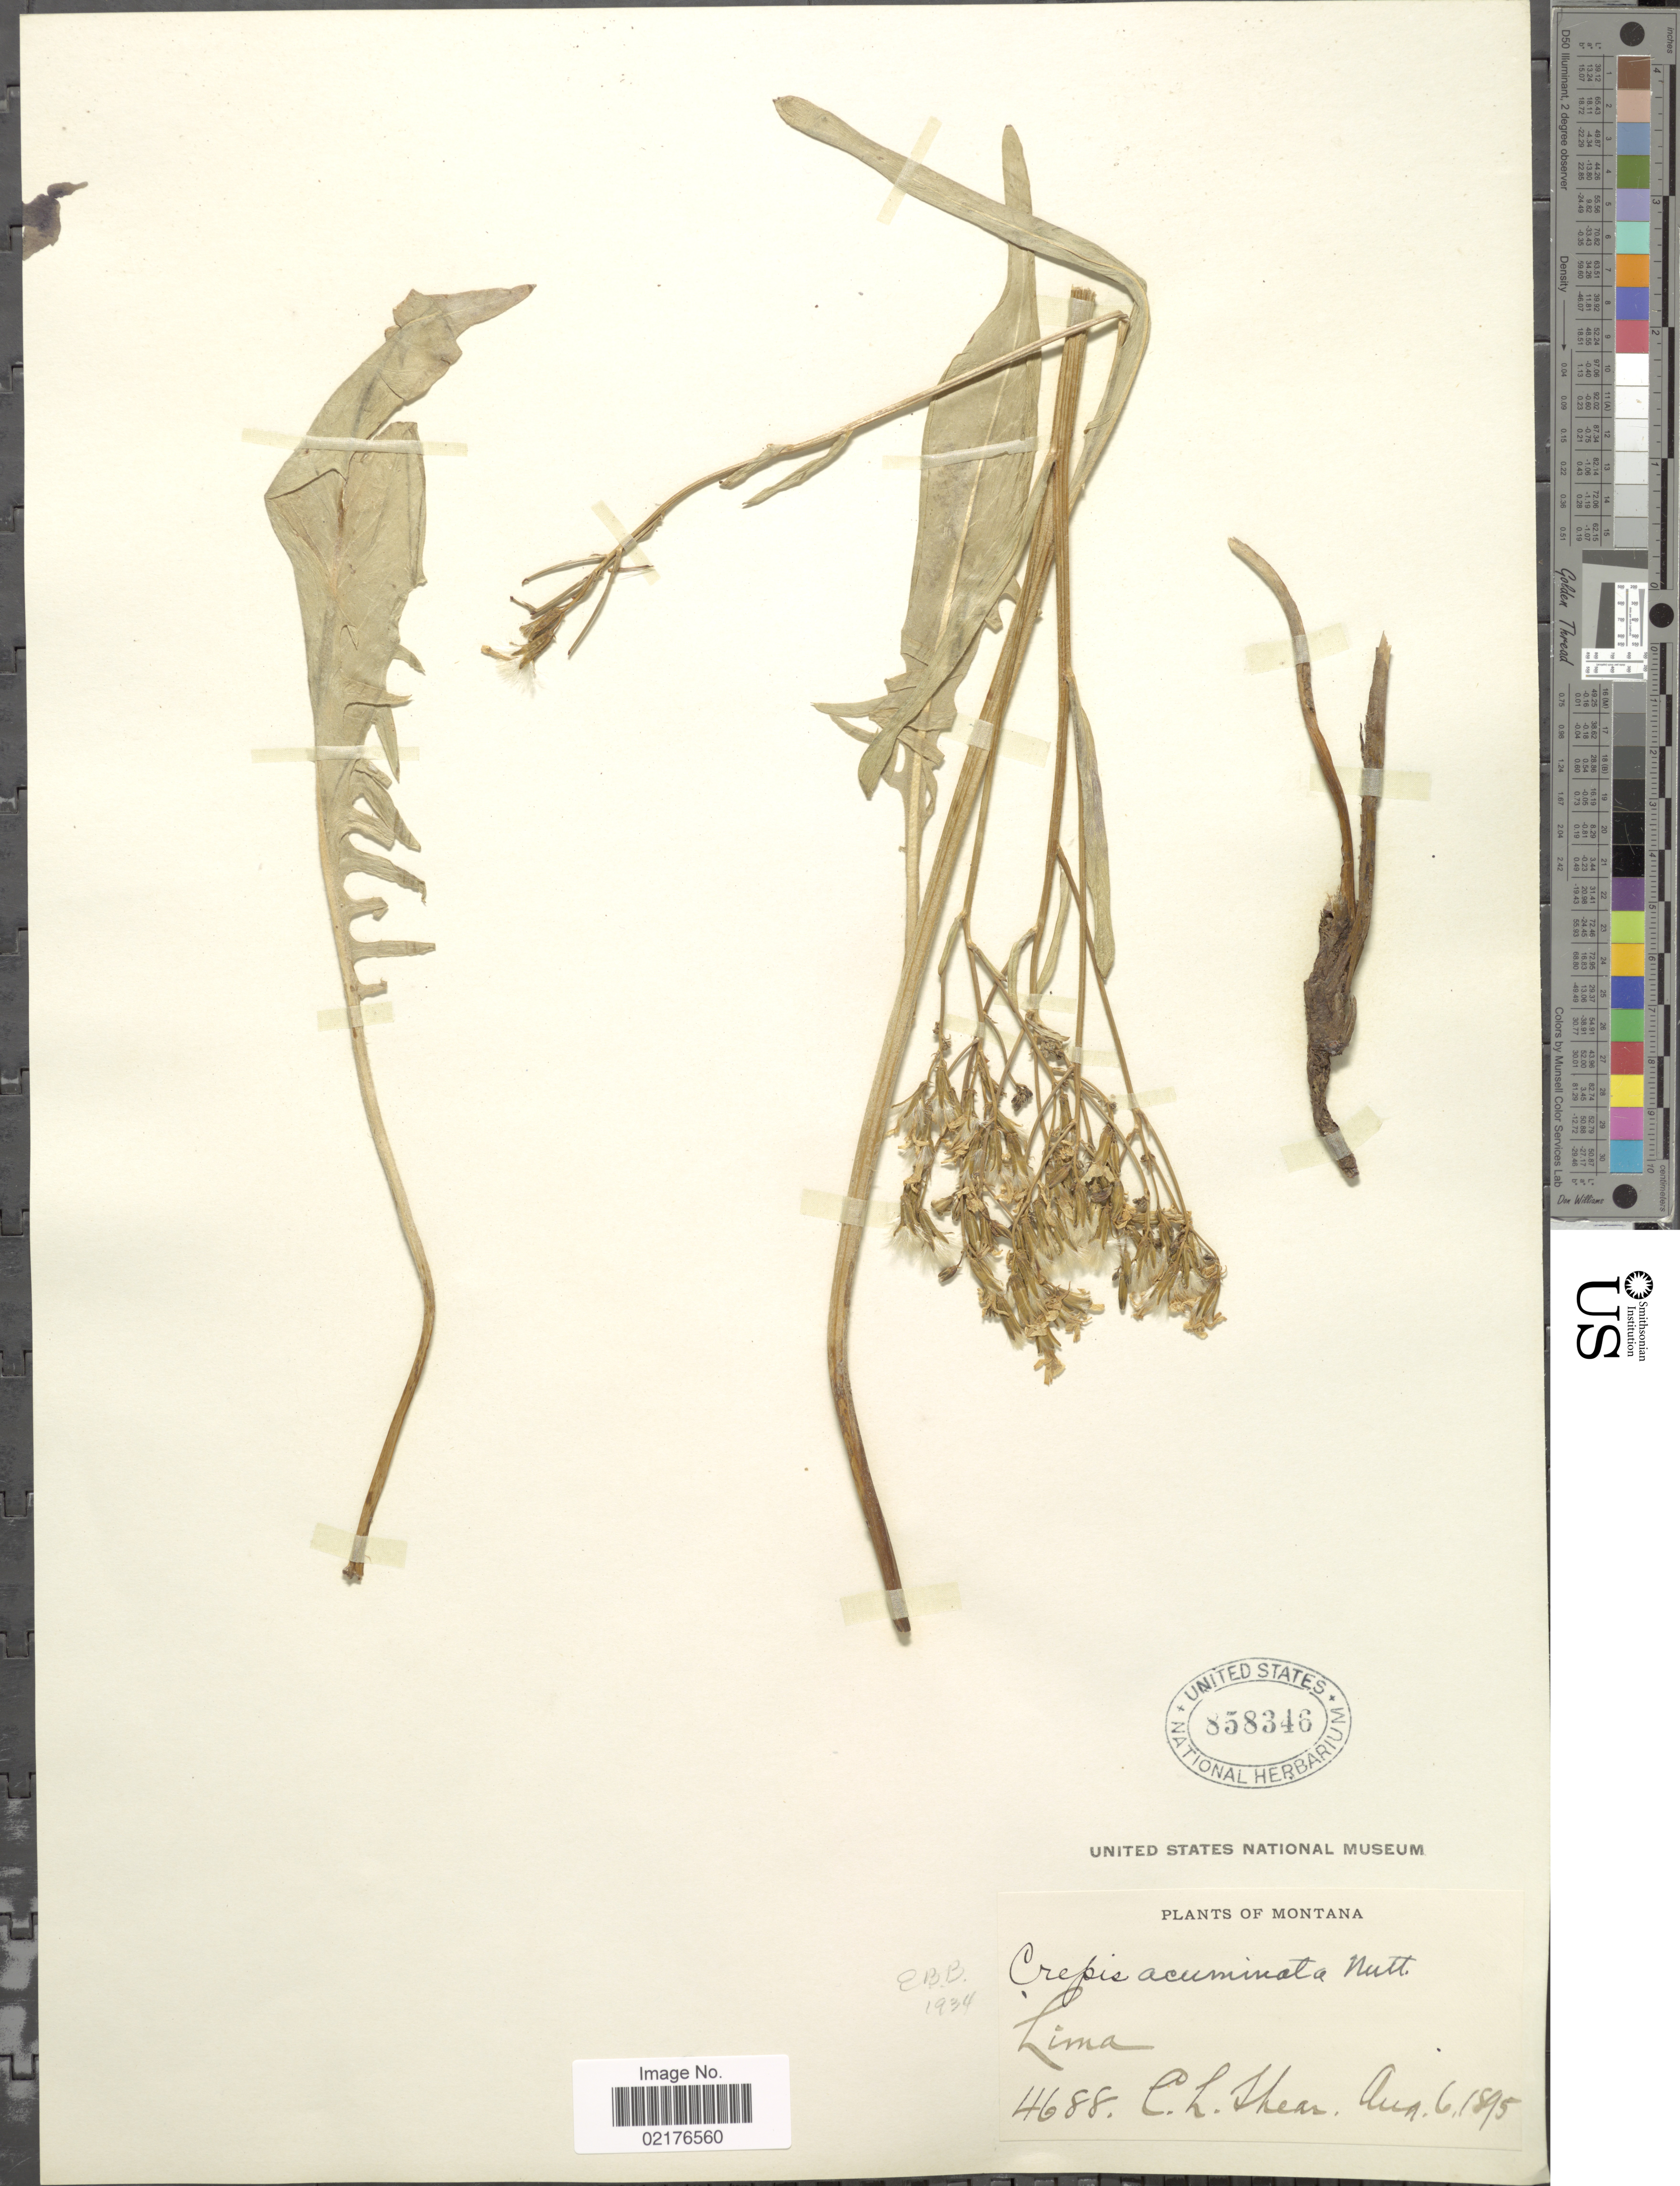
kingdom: Plantae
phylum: Tracheophyta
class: Magnoliopsida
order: Asterales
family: Asteraceae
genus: Crepis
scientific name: Crepis acuminata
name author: Nutt.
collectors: C. L. Shear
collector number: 4688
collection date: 1895-08-06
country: United States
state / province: Montana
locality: Lima, Montana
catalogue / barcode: US 858346